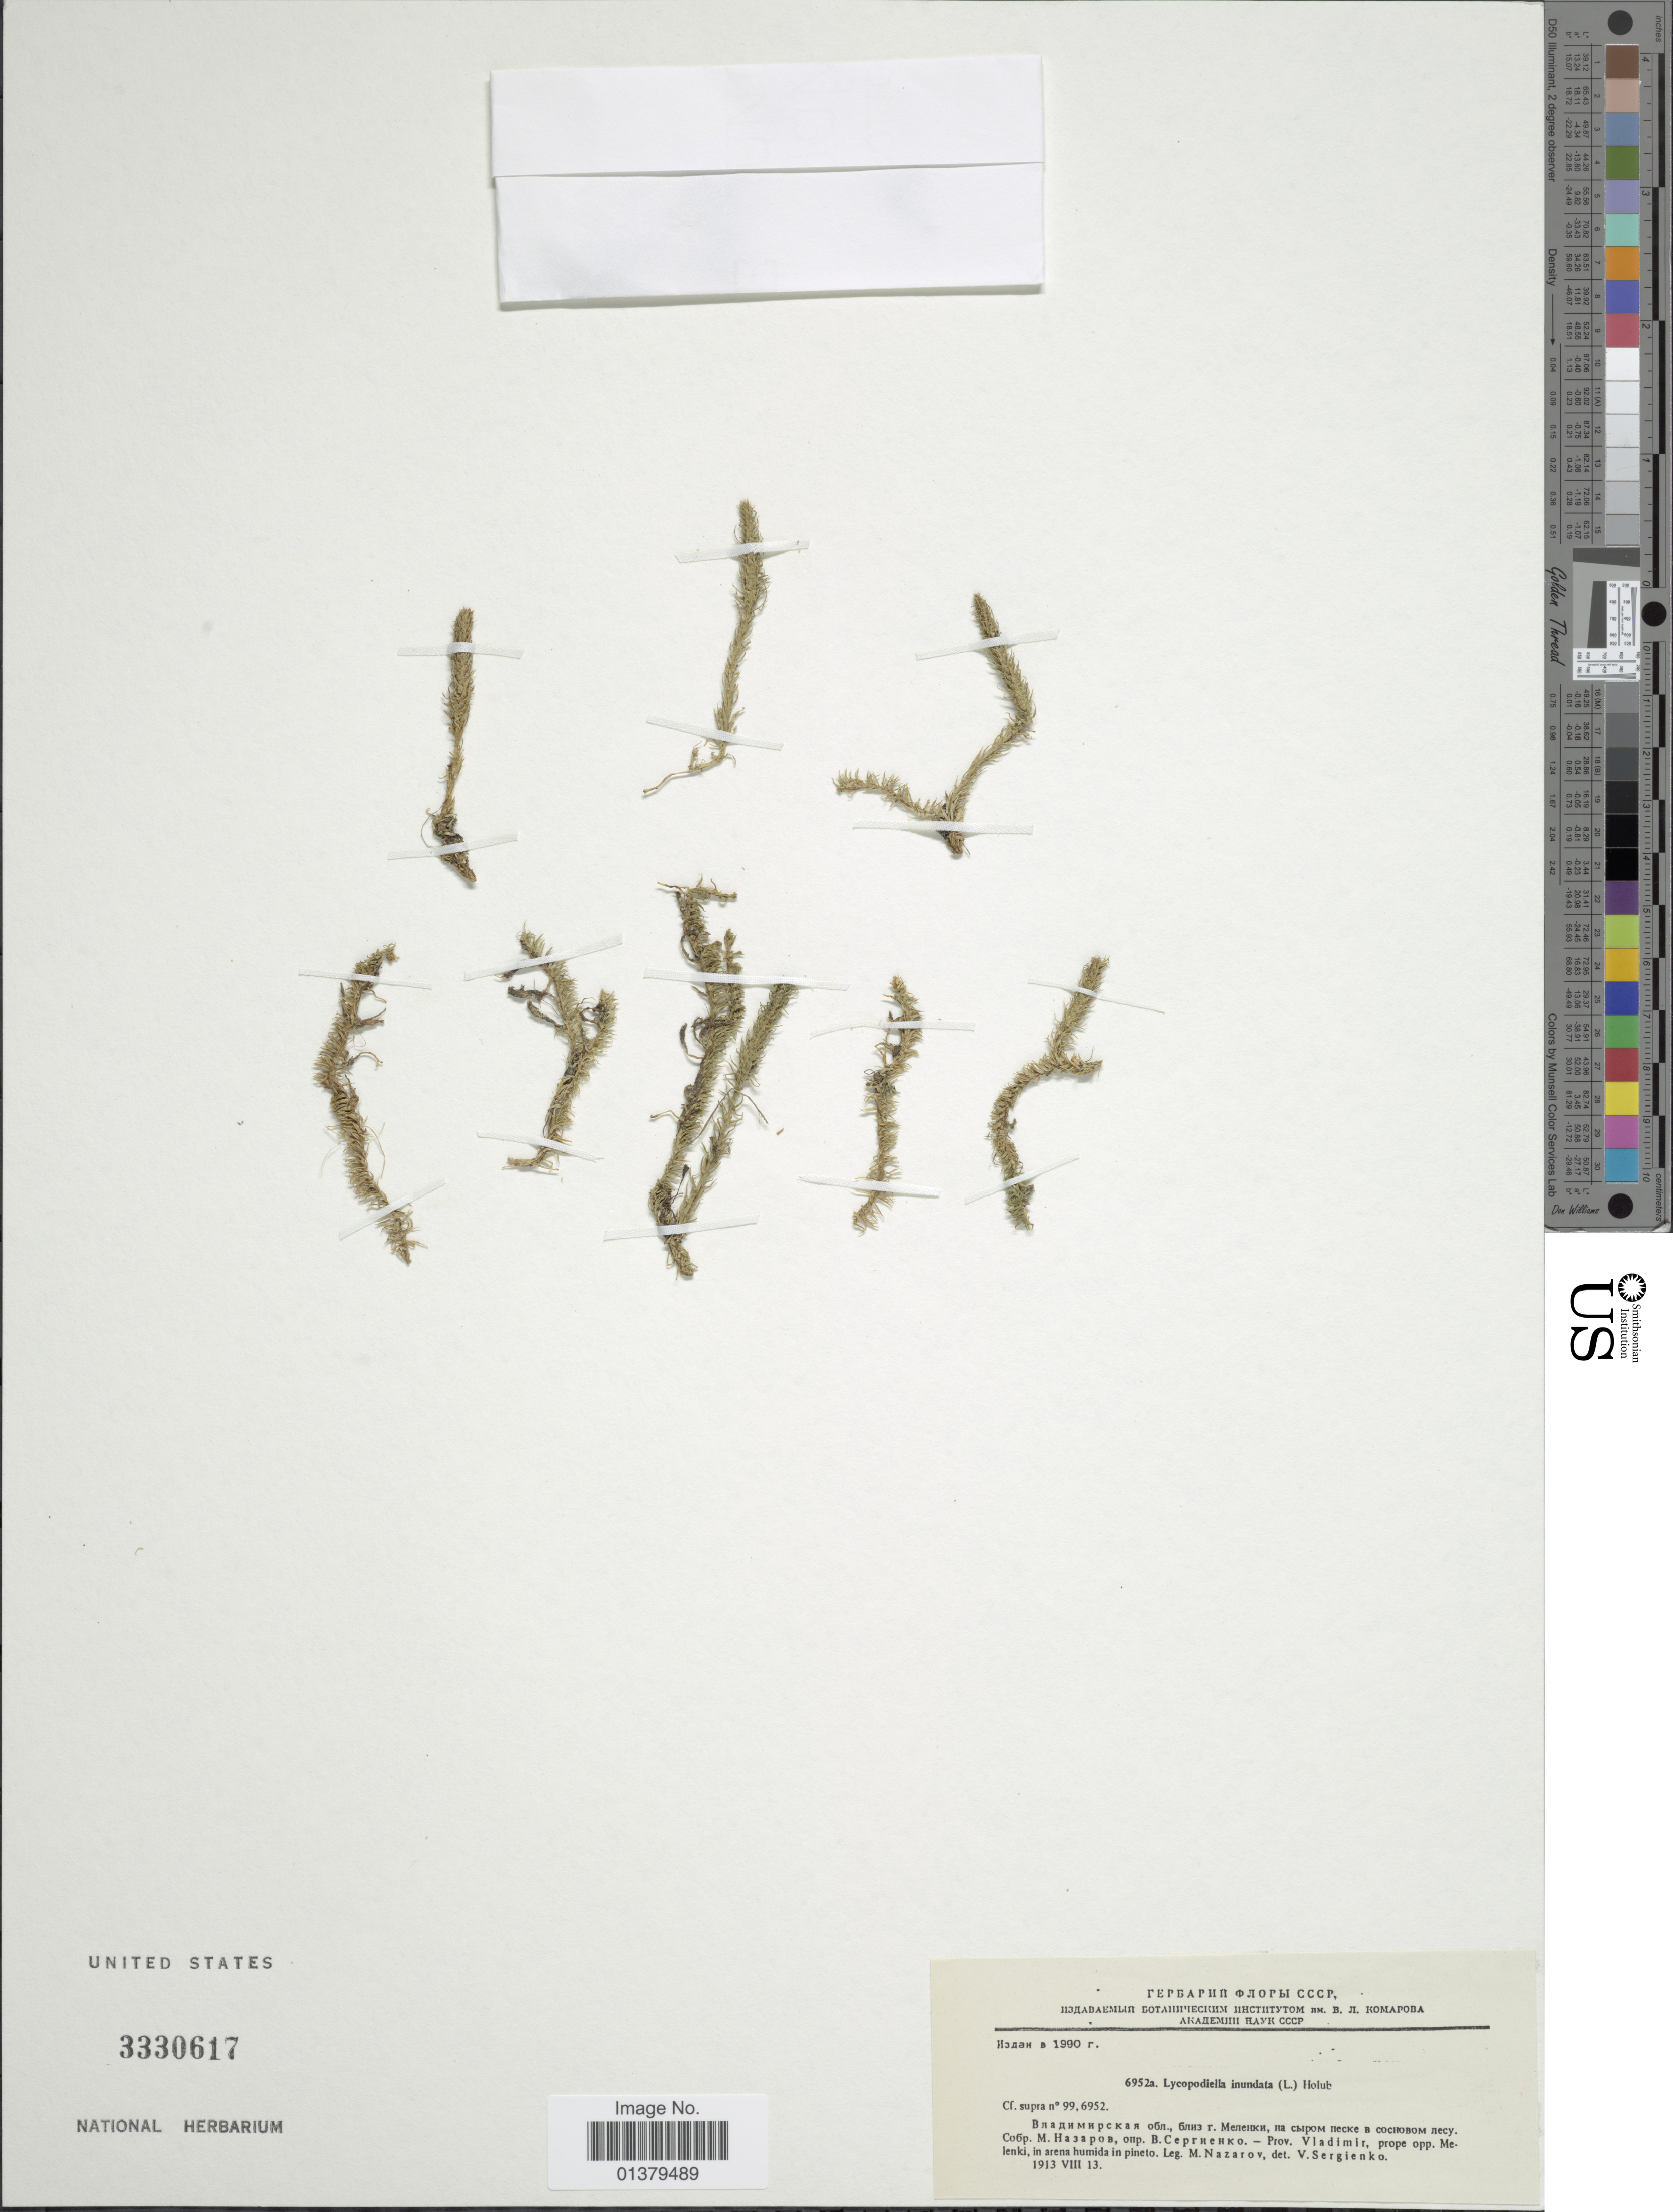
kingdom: Plantae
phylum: Tracheophyta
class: Lycopodiopsida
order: Lycopodiales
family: Lycopodiaceae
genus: Lycopodiella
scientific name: Lycopodiella inundata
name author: (L.) Holub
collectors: M. Nazarov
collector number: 6952a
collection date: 1913-08-13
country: Russian Federation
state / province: Vladimir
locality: Prope opp. Melenki, in arena humida in pineto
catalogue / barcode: US 3330617